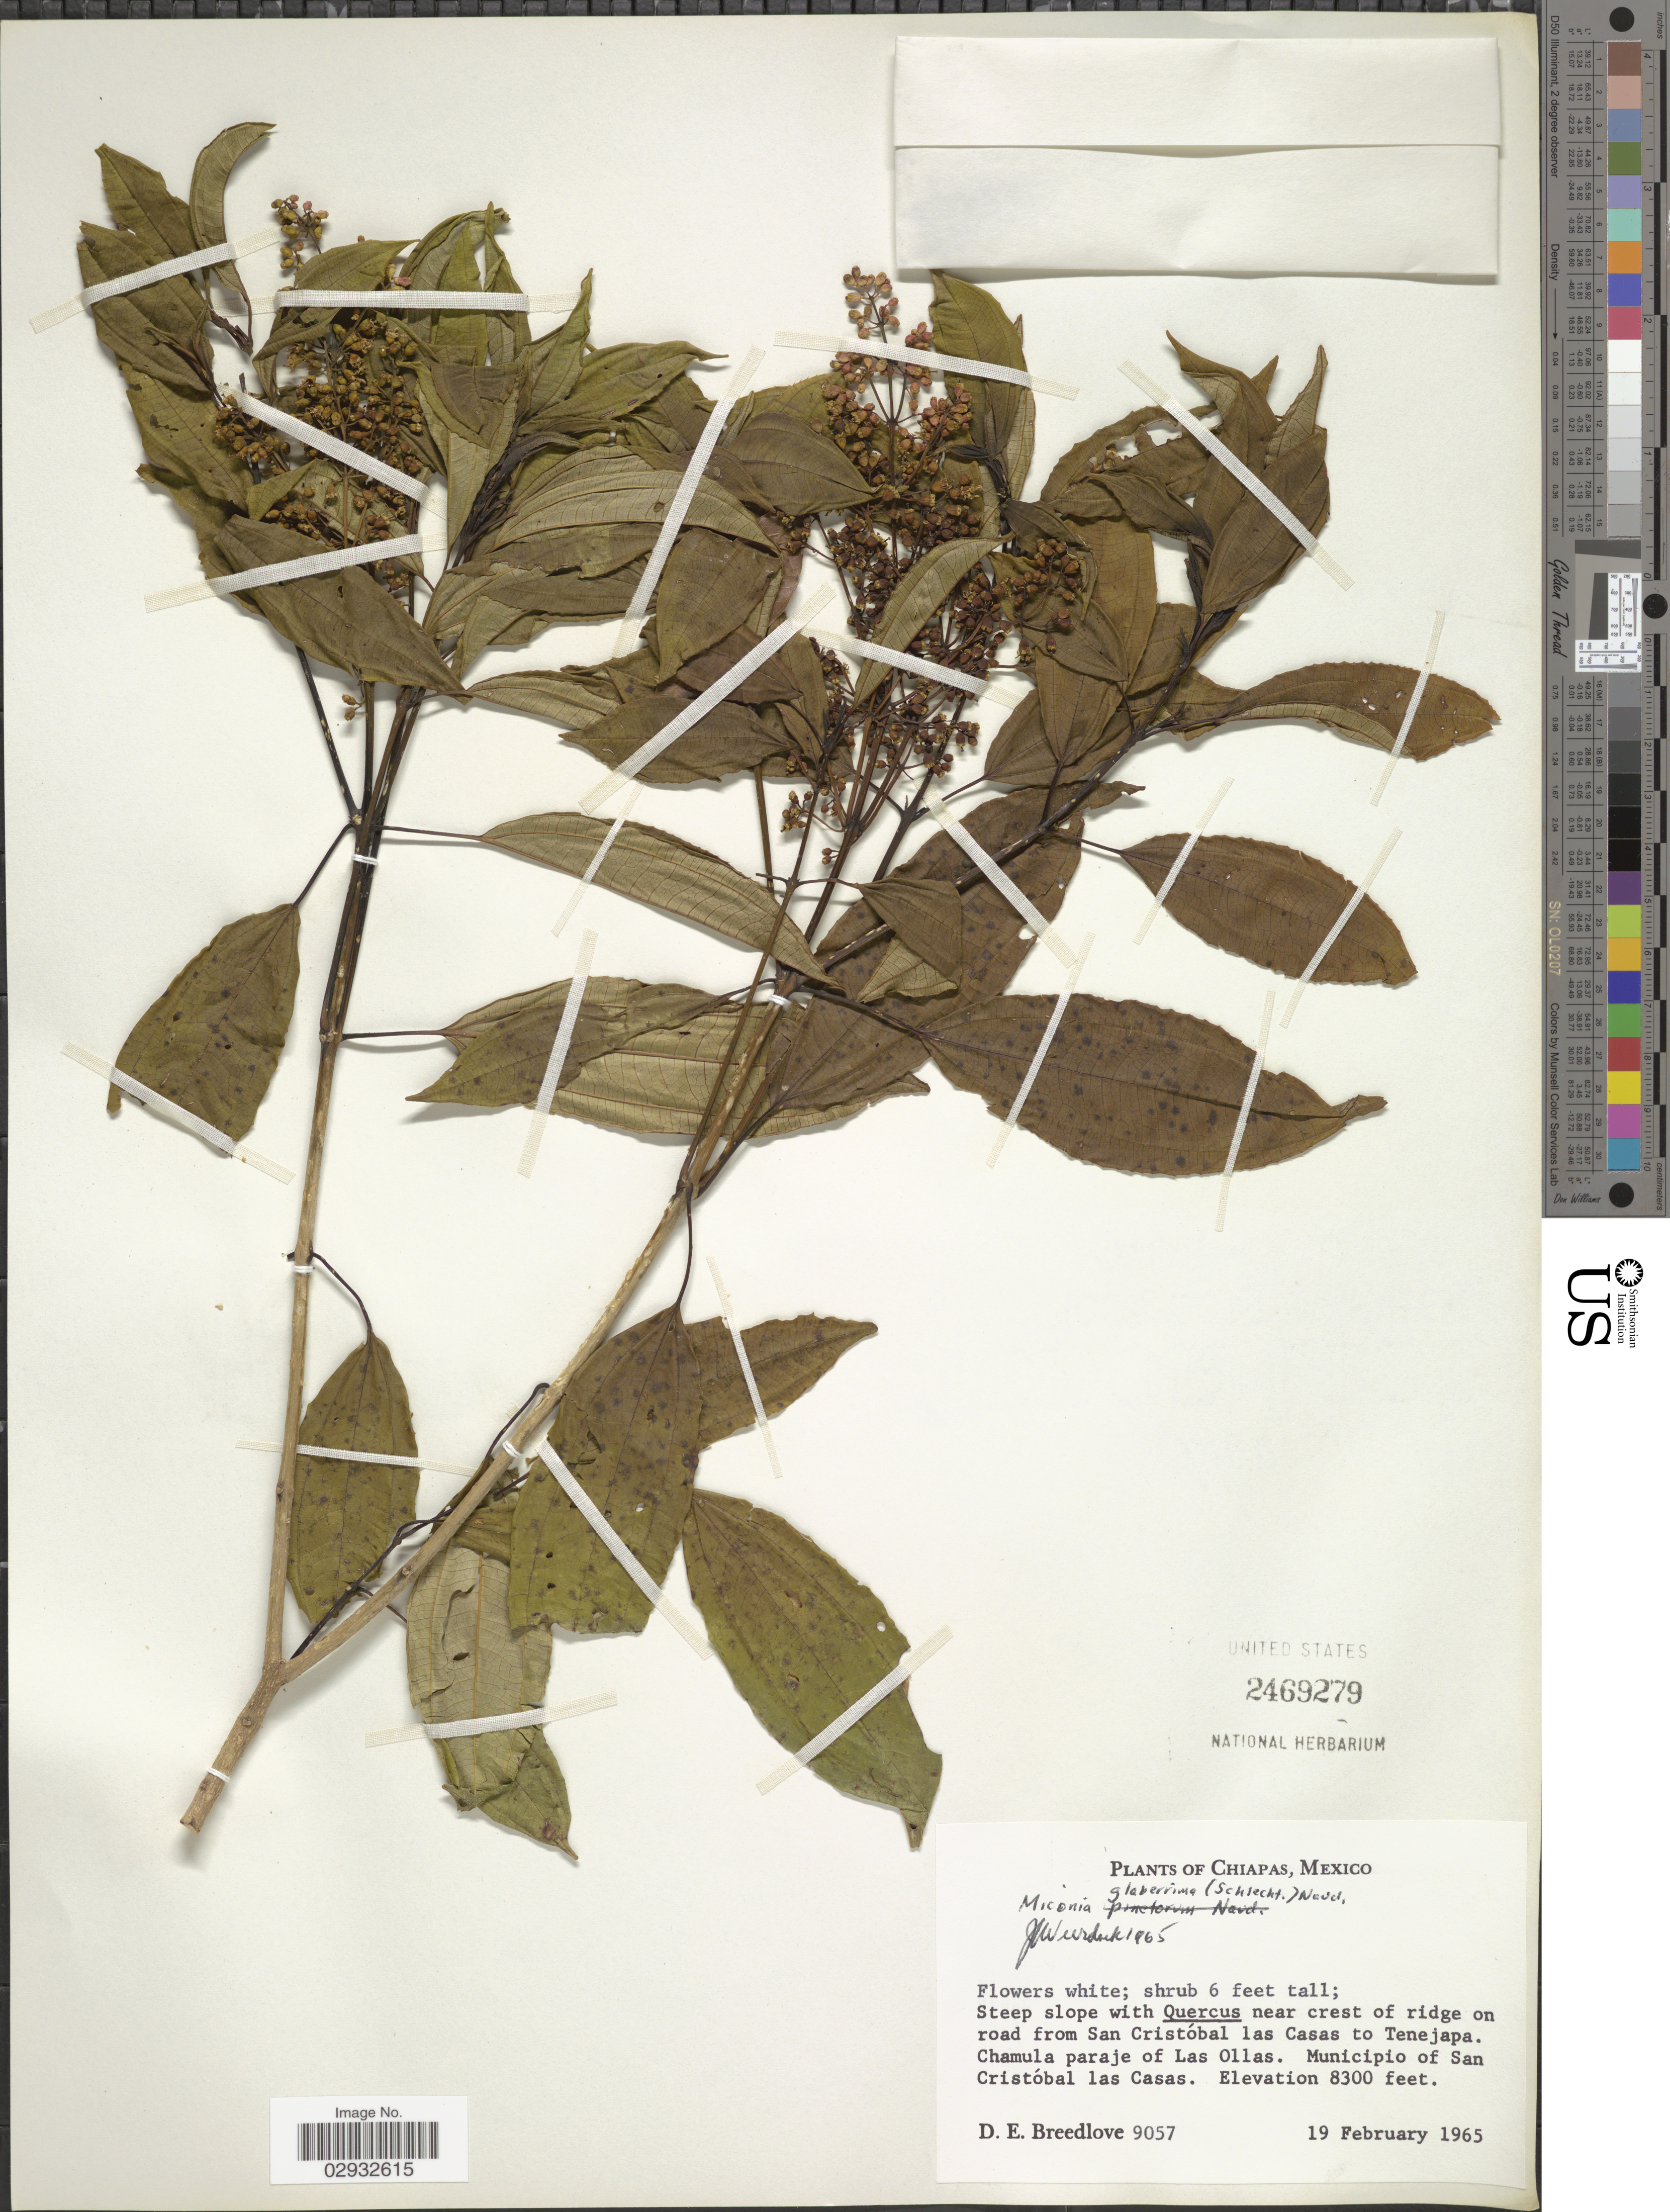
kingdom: Plantae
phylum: Tracheophyta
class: Magnoliopsida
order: Myrtales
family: Melastomataceae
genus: Miconia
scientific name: Miconia glaberrima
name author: (Schltdl.) Naudin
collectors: D. E. Breedlove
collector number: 9057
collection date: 1965-02-19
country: Mexico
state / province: Chiapas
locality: Near crest of ridge on road from San Cristóbal las Casas to Tenejapa. Chamula paraje of Las Ollas. Municipio of San Cristóbal las Casas.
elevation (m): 2530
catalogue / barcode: US 2469279